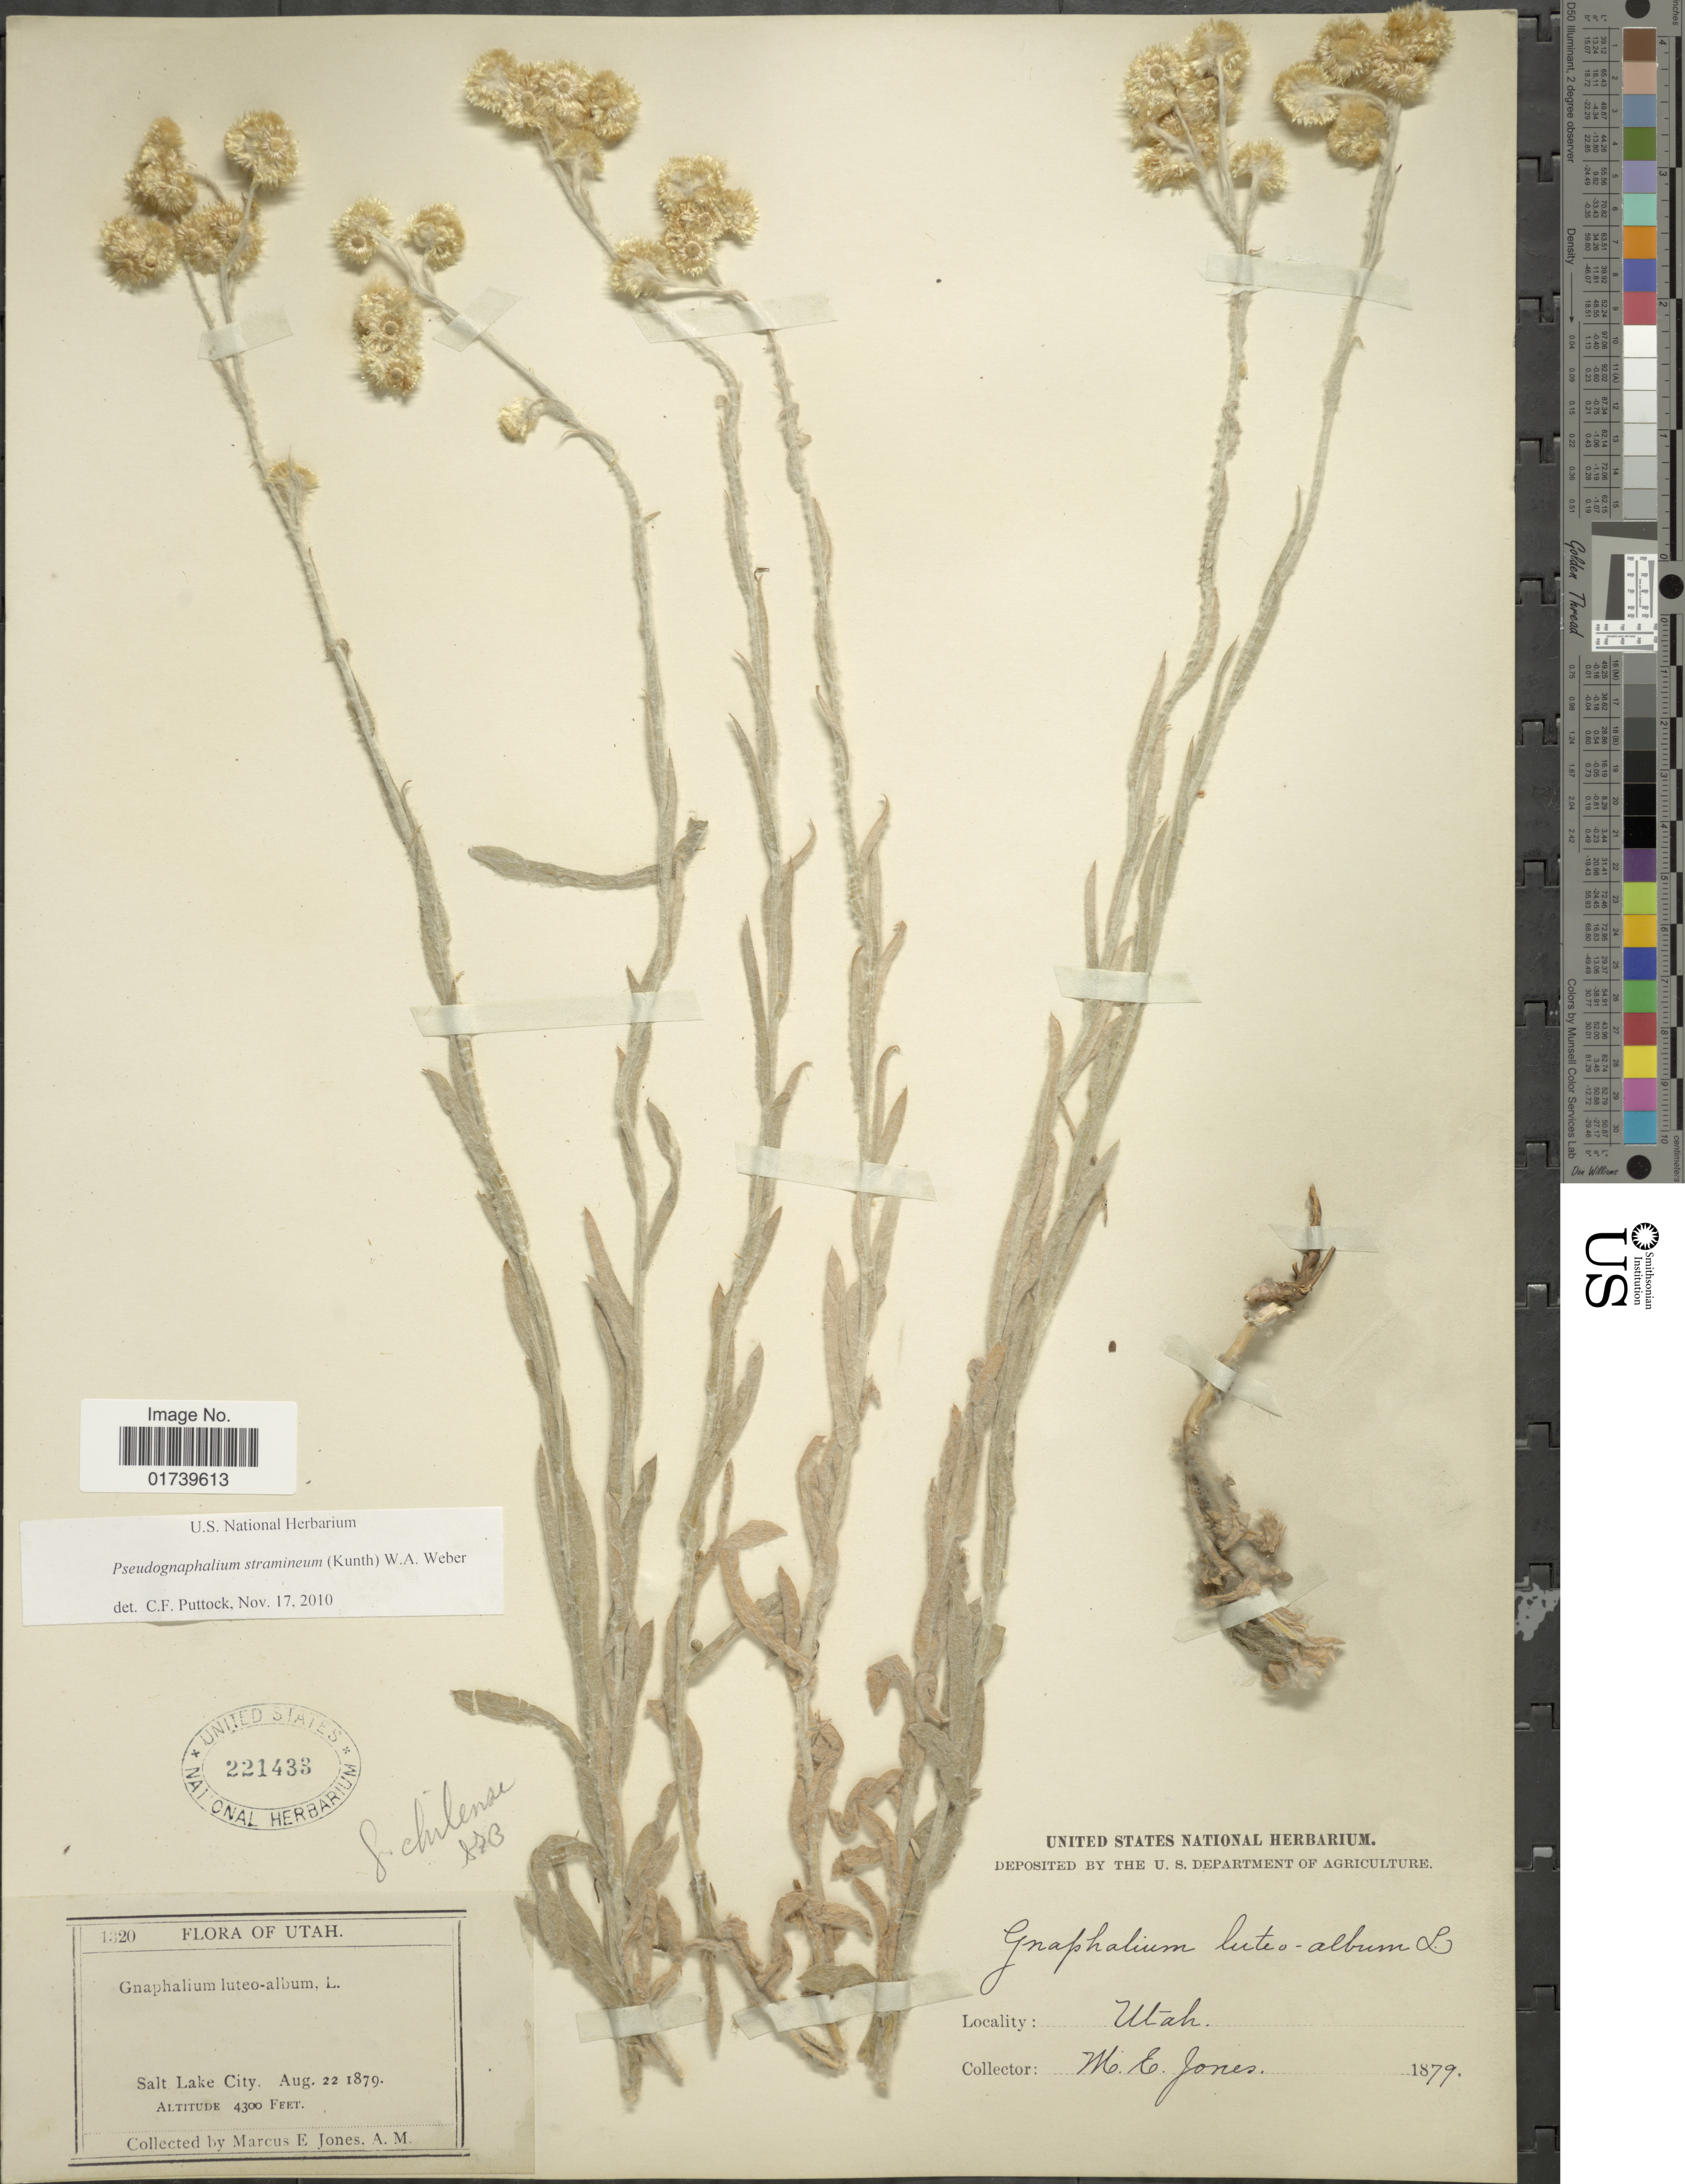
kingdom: Plantae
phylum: Tracheophyta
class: Magnoliopsida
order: Asterales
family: Asteraceae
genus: Pseudognaphalium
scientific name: Pseudognaphalium stramineum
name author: (Kunth) Anderb.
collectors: M. E. Jones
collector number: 1320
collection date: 1879-08-22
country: United States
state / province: Utah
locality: Salt Lake City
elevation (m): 1311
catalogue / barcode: US 221433